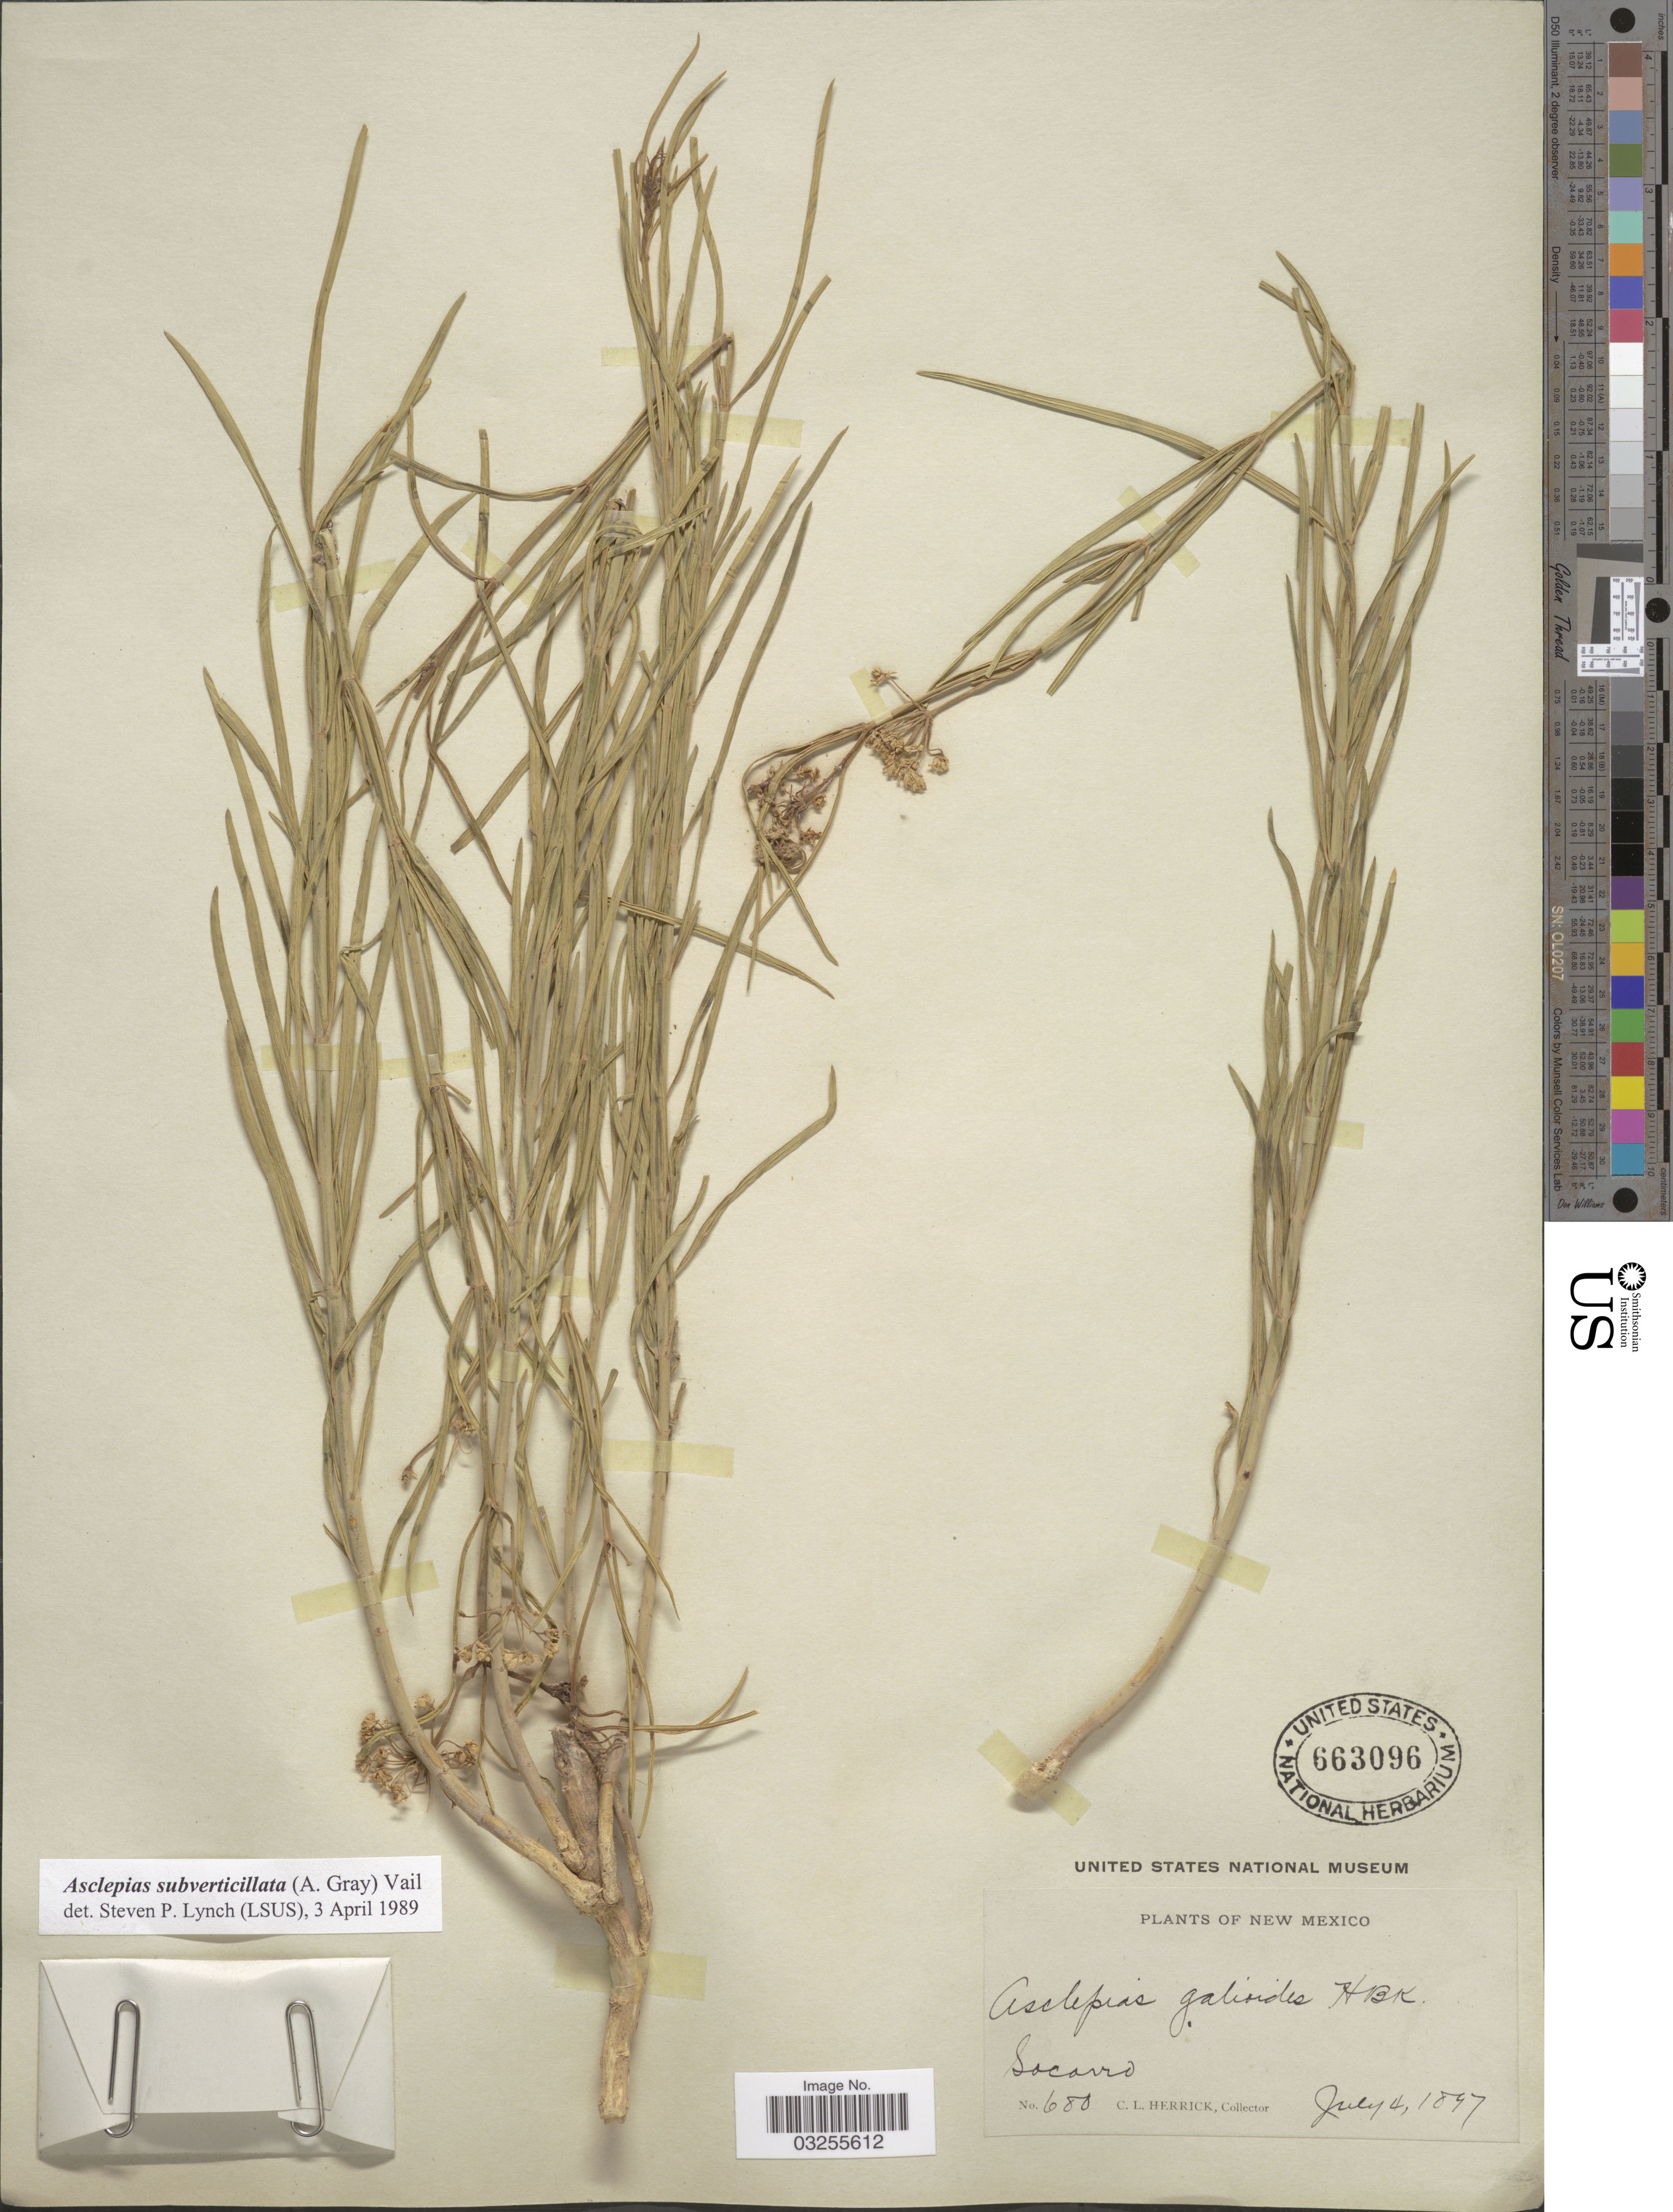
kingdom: Plantae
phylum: Tracheophyta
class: Magnoliopsida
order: Gentianales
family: Apocynaceae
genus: Asclepias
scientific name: Asclepias subverticillata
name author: (A. Gray) Vail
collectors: C. Herrick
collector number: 680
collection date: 1897-07-04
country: United States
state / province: New Mexico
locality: Socorro.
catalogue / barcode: US 663096